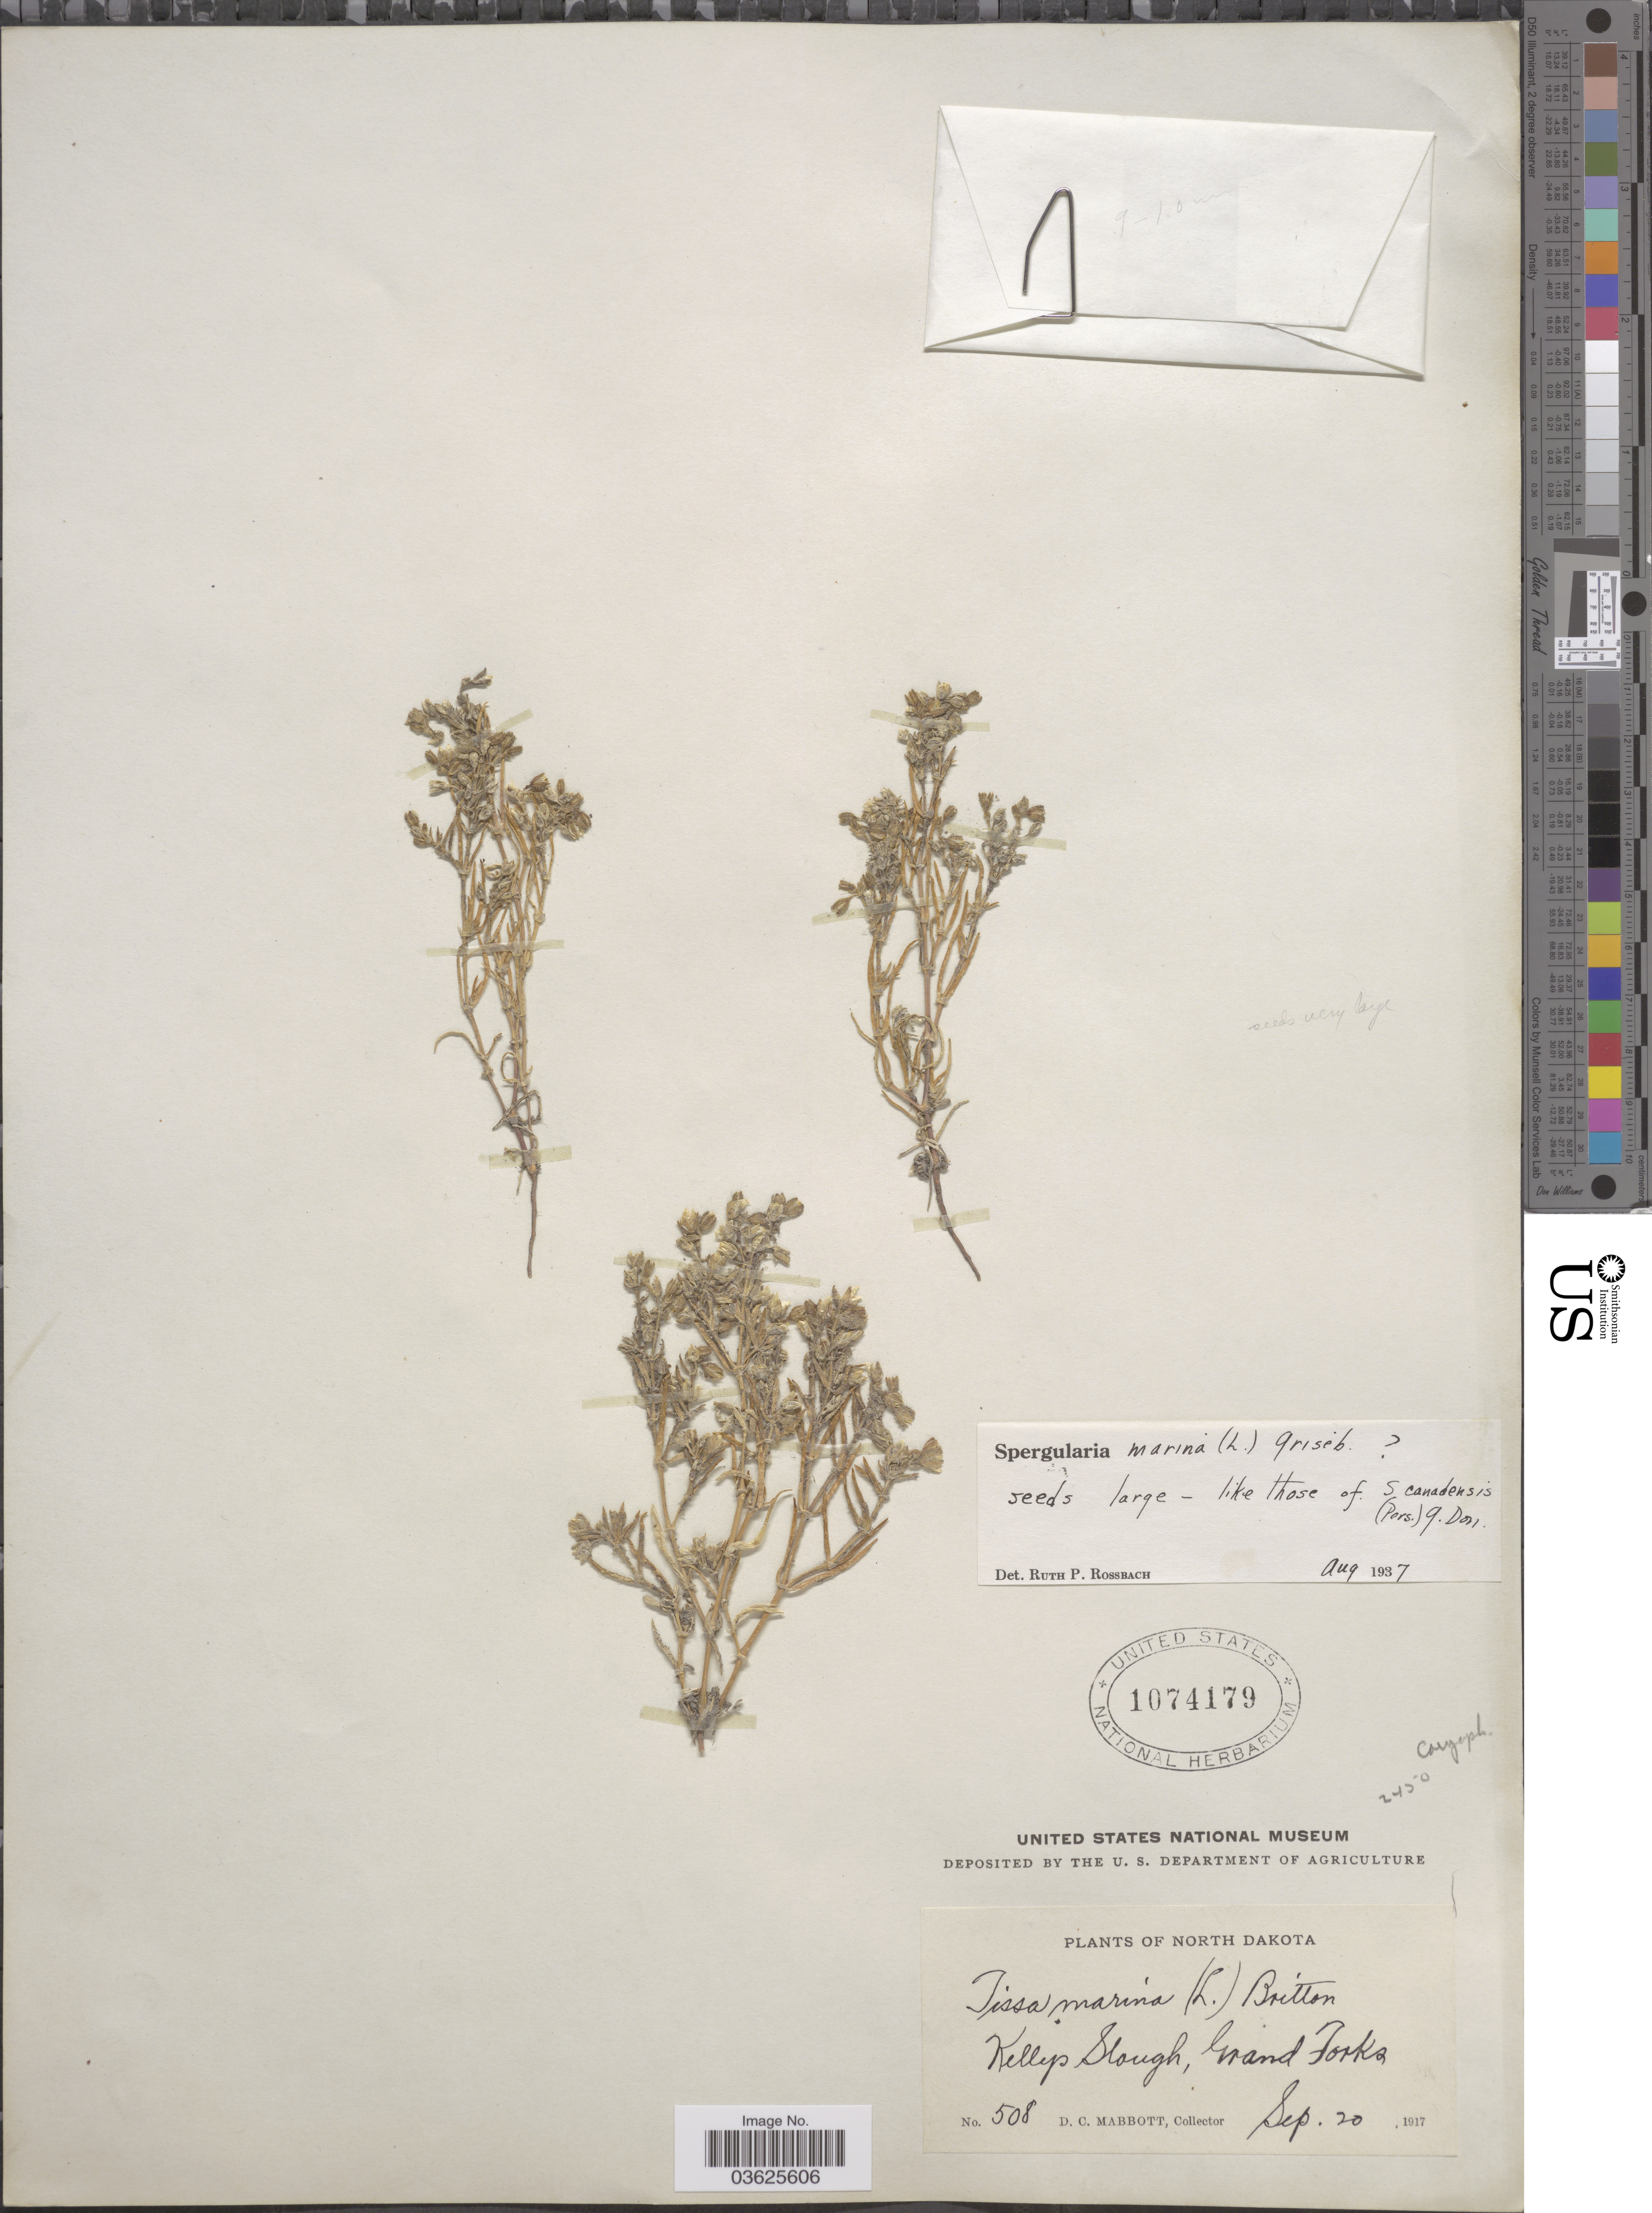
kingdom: Plantae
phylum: Tracheophyta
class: Magnoliopsida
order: Caryophyllales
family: Caryophyllaceae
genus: Spergularia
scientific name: Spergularia marina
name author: (L.) Griseb.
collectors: D. Mabbott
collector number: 508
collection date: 1917-09-20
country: United States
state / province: North Dakota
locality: Killip Slough, Grand Forks.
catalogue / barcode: US 1074179